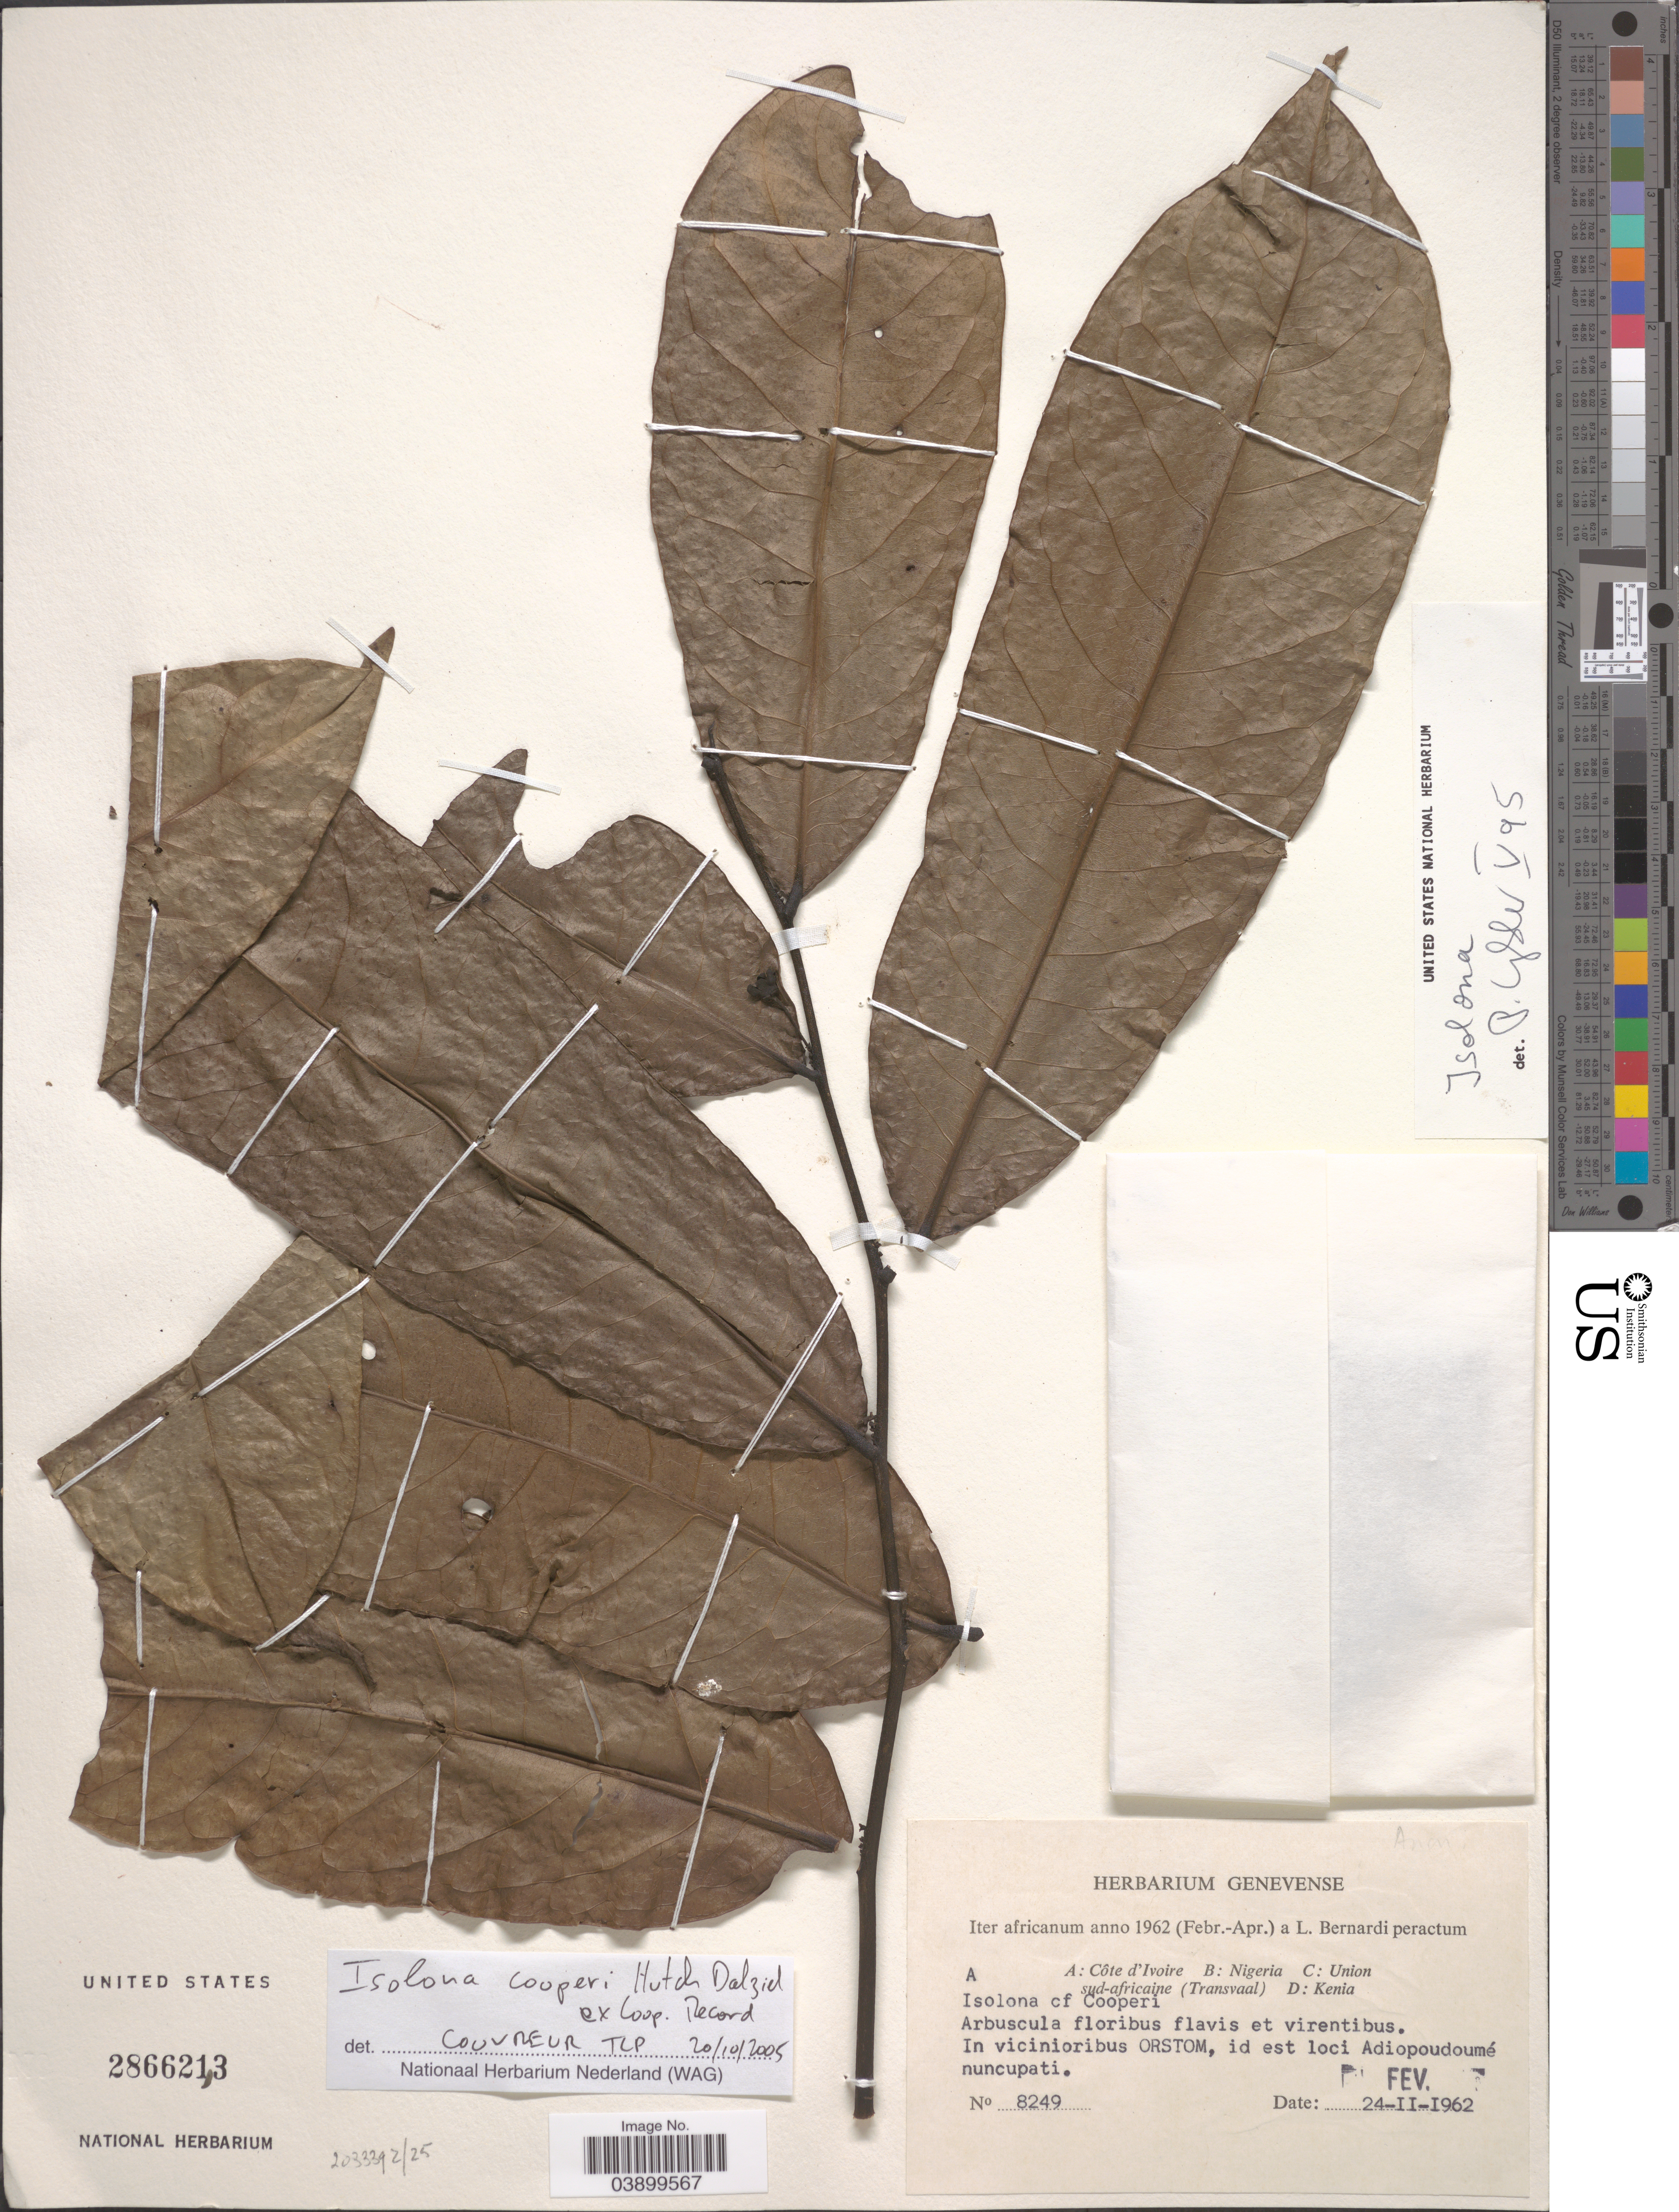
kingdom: Plantae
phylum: Tracheophyta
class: Magnoliopsida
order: Magnoliales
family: Annonaceae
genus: Isolona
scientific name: Isolona cooperi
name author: Hutch. & Dalziel ex Cooper & Record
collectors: L. Bernardi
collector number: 8249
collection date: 1962-02-24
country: Ivory Coast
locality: Côte d'Ivoire. In vicinioribus ORSTOM, id est loci Adiopoudoumé nuncupati.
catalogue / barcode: US 2866213